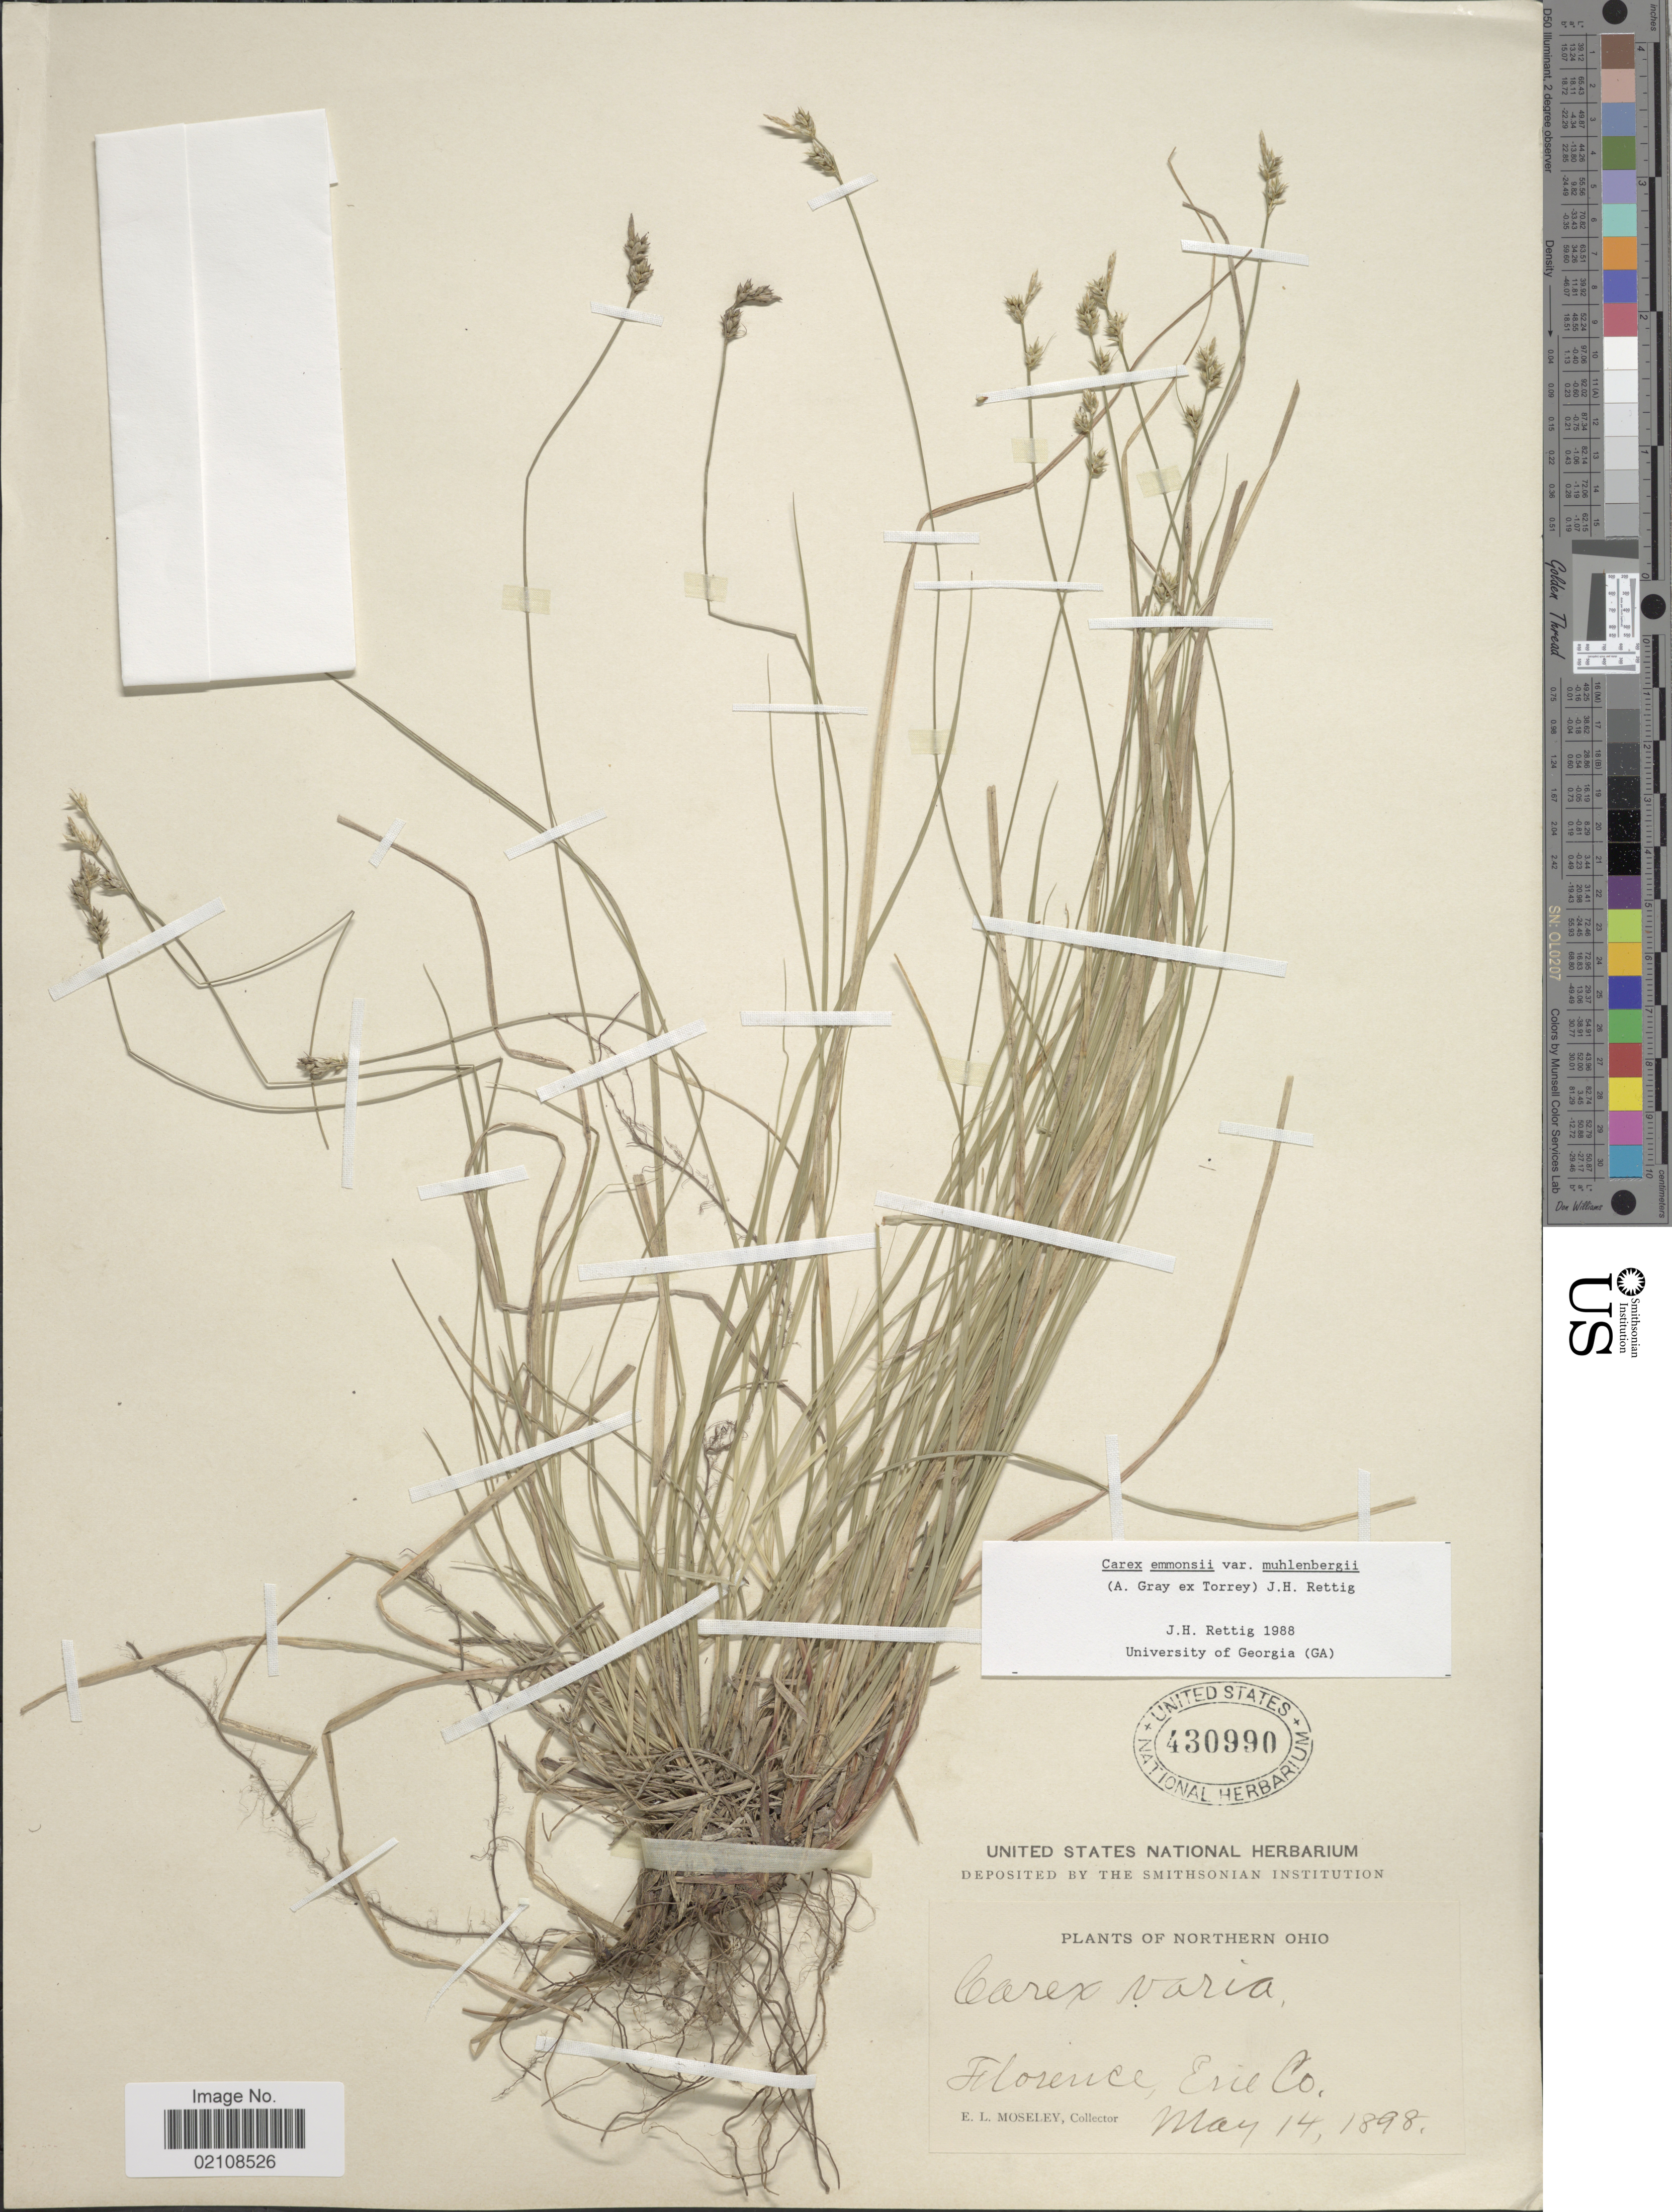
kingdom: Plantae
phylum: Tracheophyta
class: Liliopsida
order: Poales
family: Cyperaceae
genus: Carex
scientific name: Carex albicans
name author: Willd. ex Spreng.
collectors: E. Moseley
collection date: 1898-05-14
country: United States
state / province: Ohio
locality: Northern Ohio, Florence, Erie Co.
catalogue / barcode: US 430990